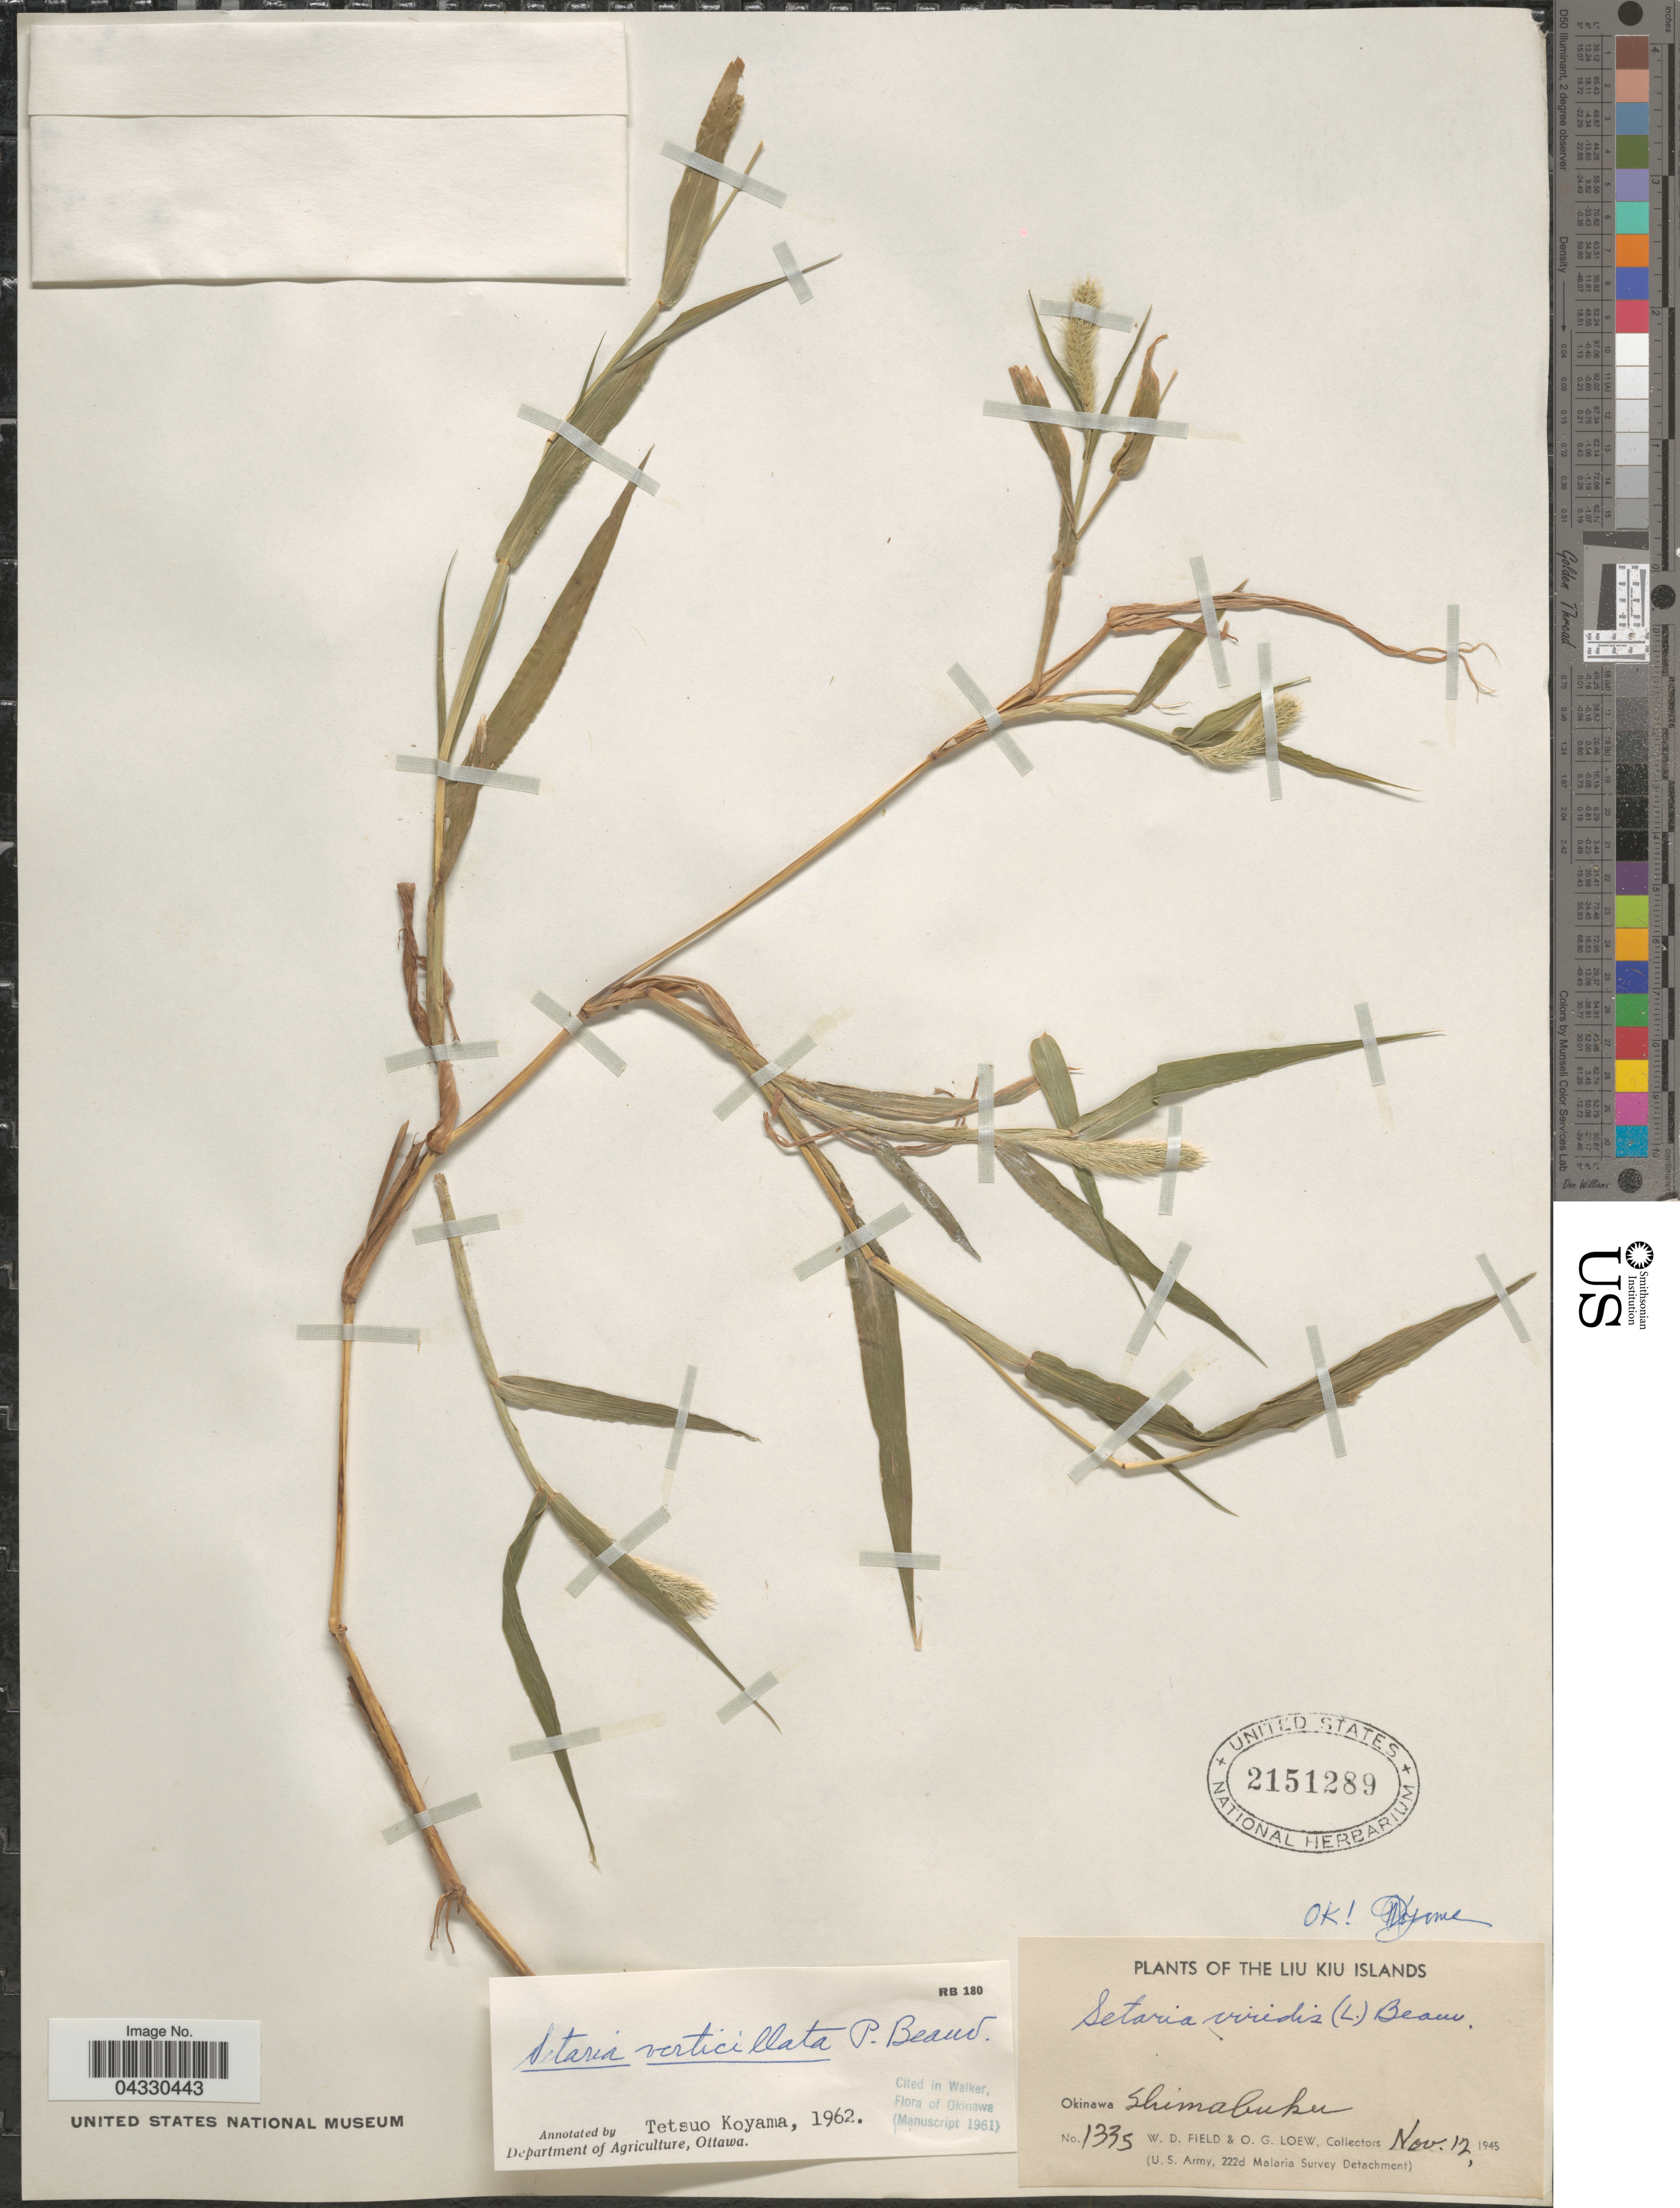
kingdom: Plantae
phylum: Tracheophyta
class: Liliopsida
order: Poales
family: Poaceae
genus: Setaria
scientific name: Setaria verticillata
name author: (L.) P. Beauv.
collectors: W. D. Field & O. G. Loew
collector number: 1335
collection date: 1945-11-12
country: Japan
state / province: Okinawa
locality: The Liu Kiu Islands. Okinawa; Shimabuku. (U. S. Army, 222d Malaria Survey Detachment).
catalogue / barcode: US 2151289